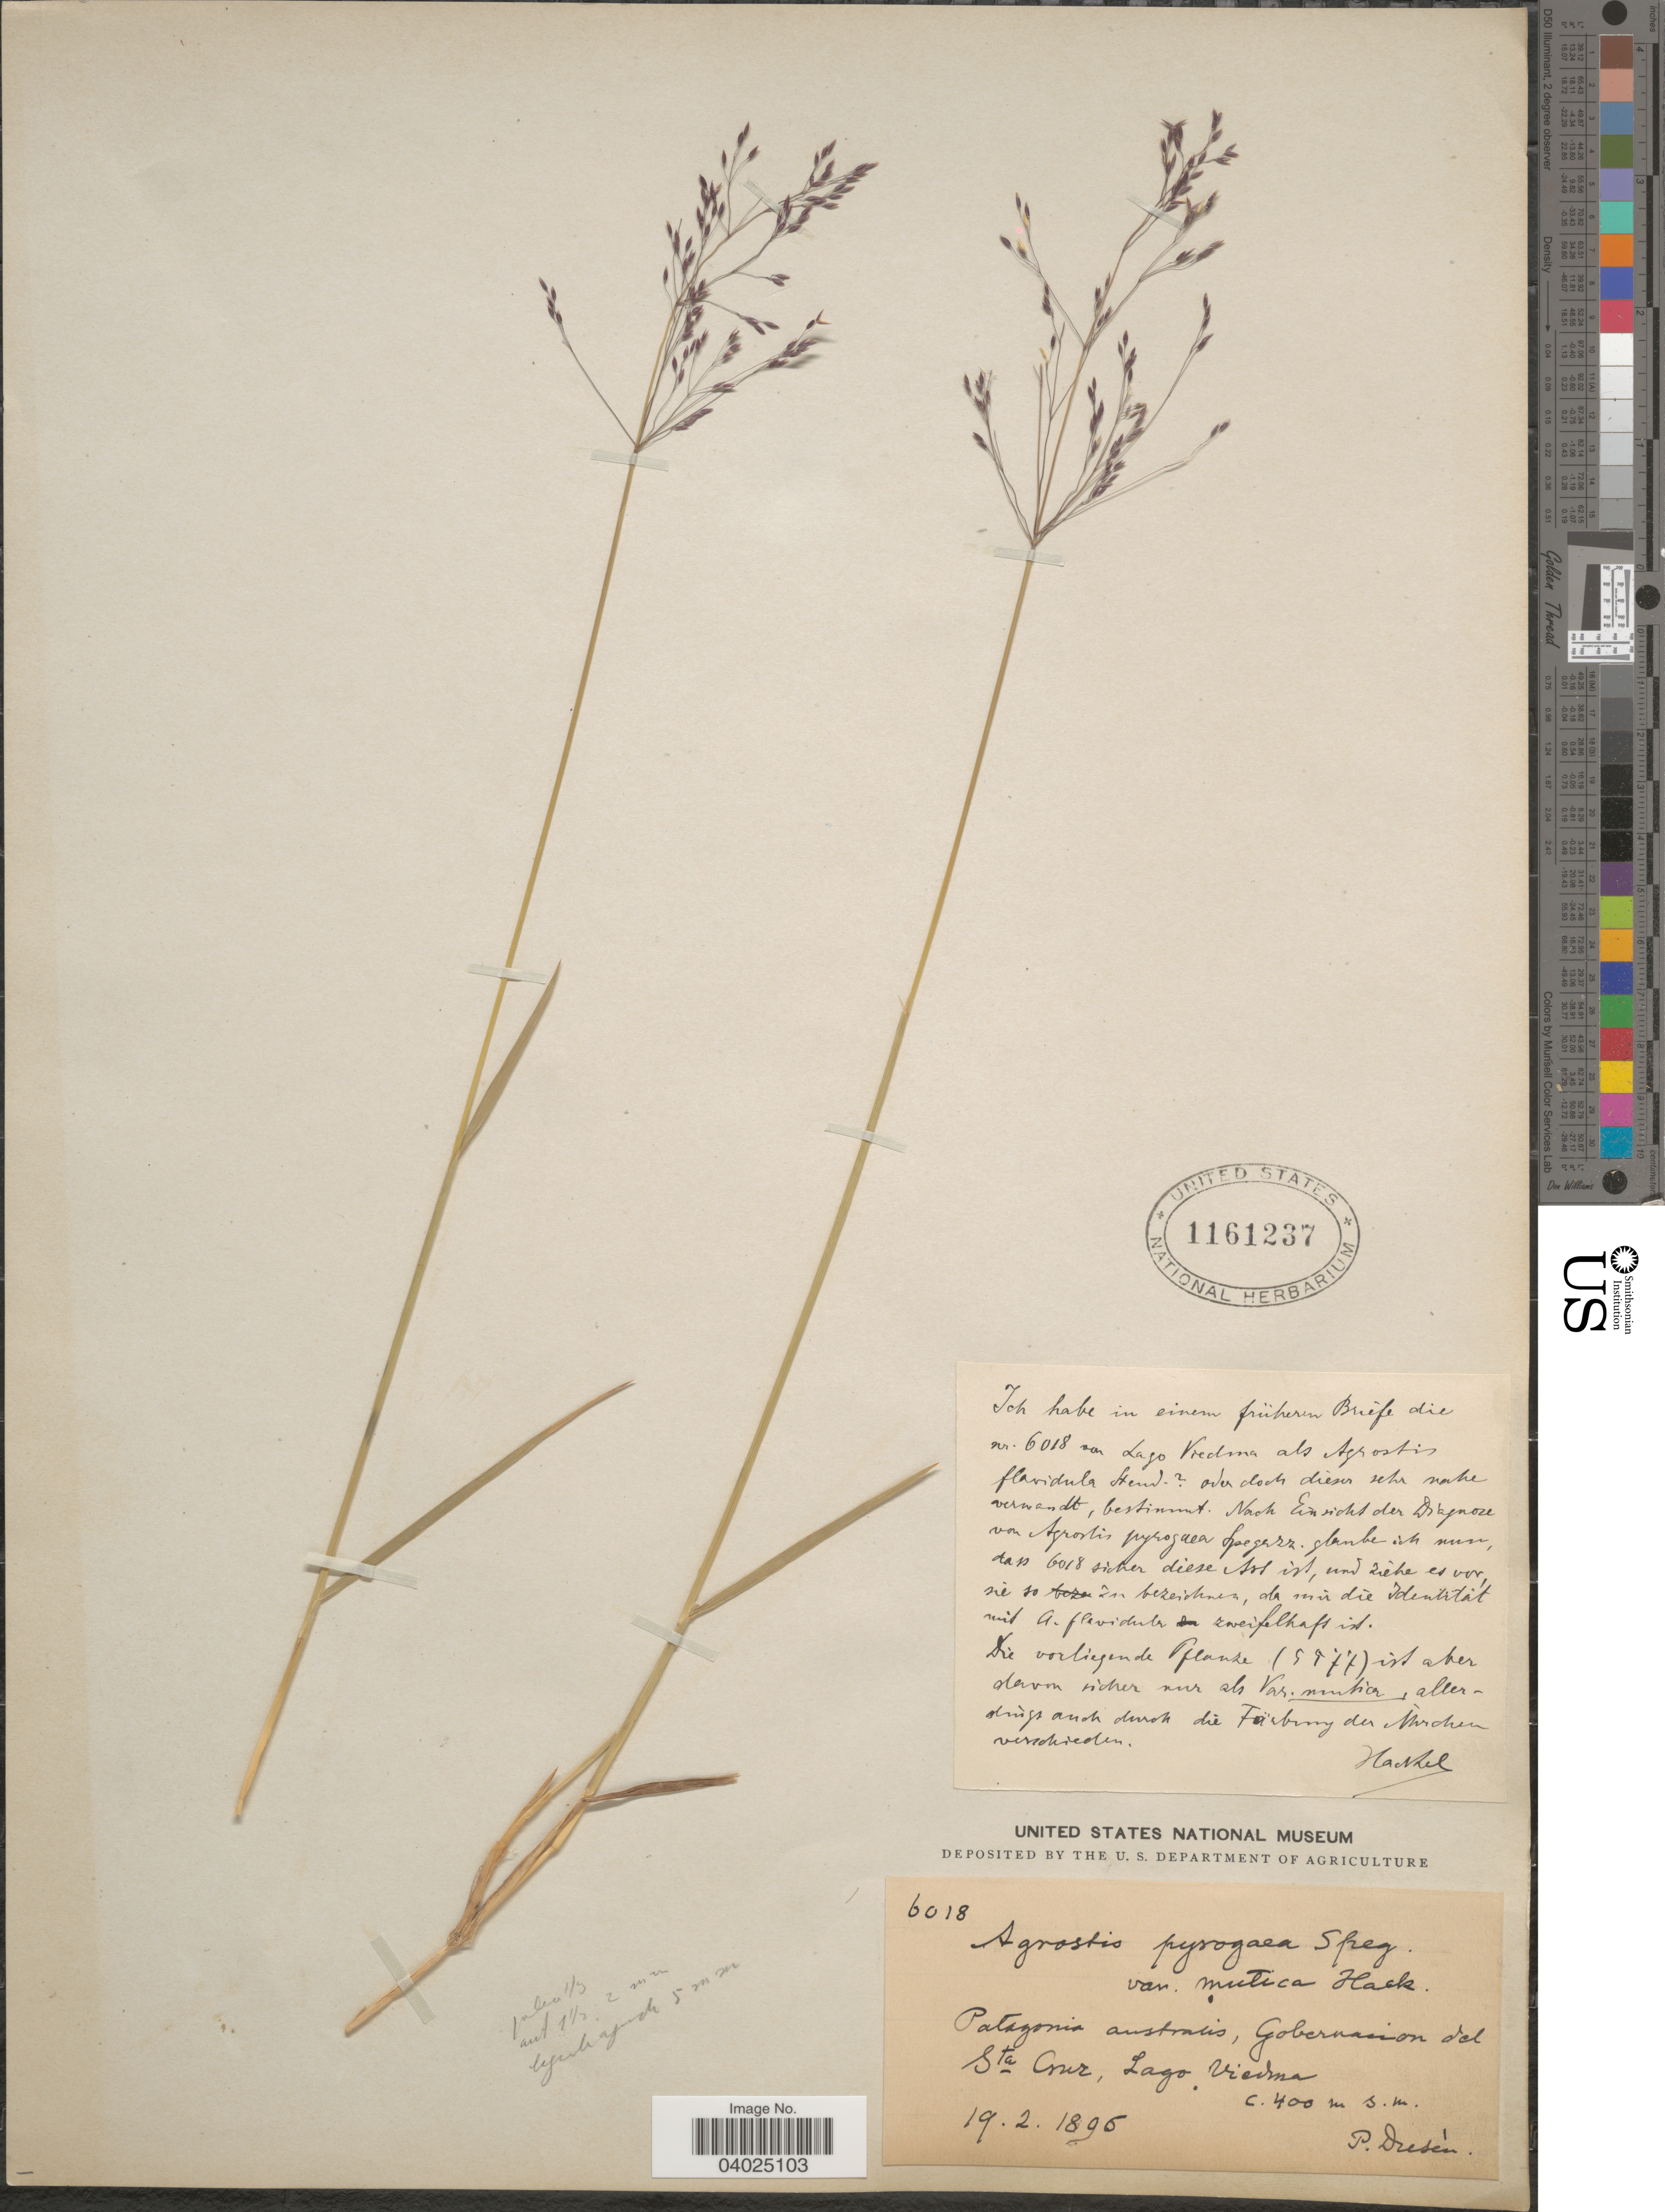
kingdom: Plantae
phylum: Tracheophyta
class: Liliopsida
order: Poales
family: Poaceae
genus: Agrostis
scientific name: Agrostis sp.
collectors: P. Dusén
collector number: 6018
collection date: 1896-02-19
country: Argentina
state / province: Santa Cruz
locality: Patagonia australis, Gobernacion del Sta Cruz, Lago Viedma.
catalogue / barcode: US 1161237